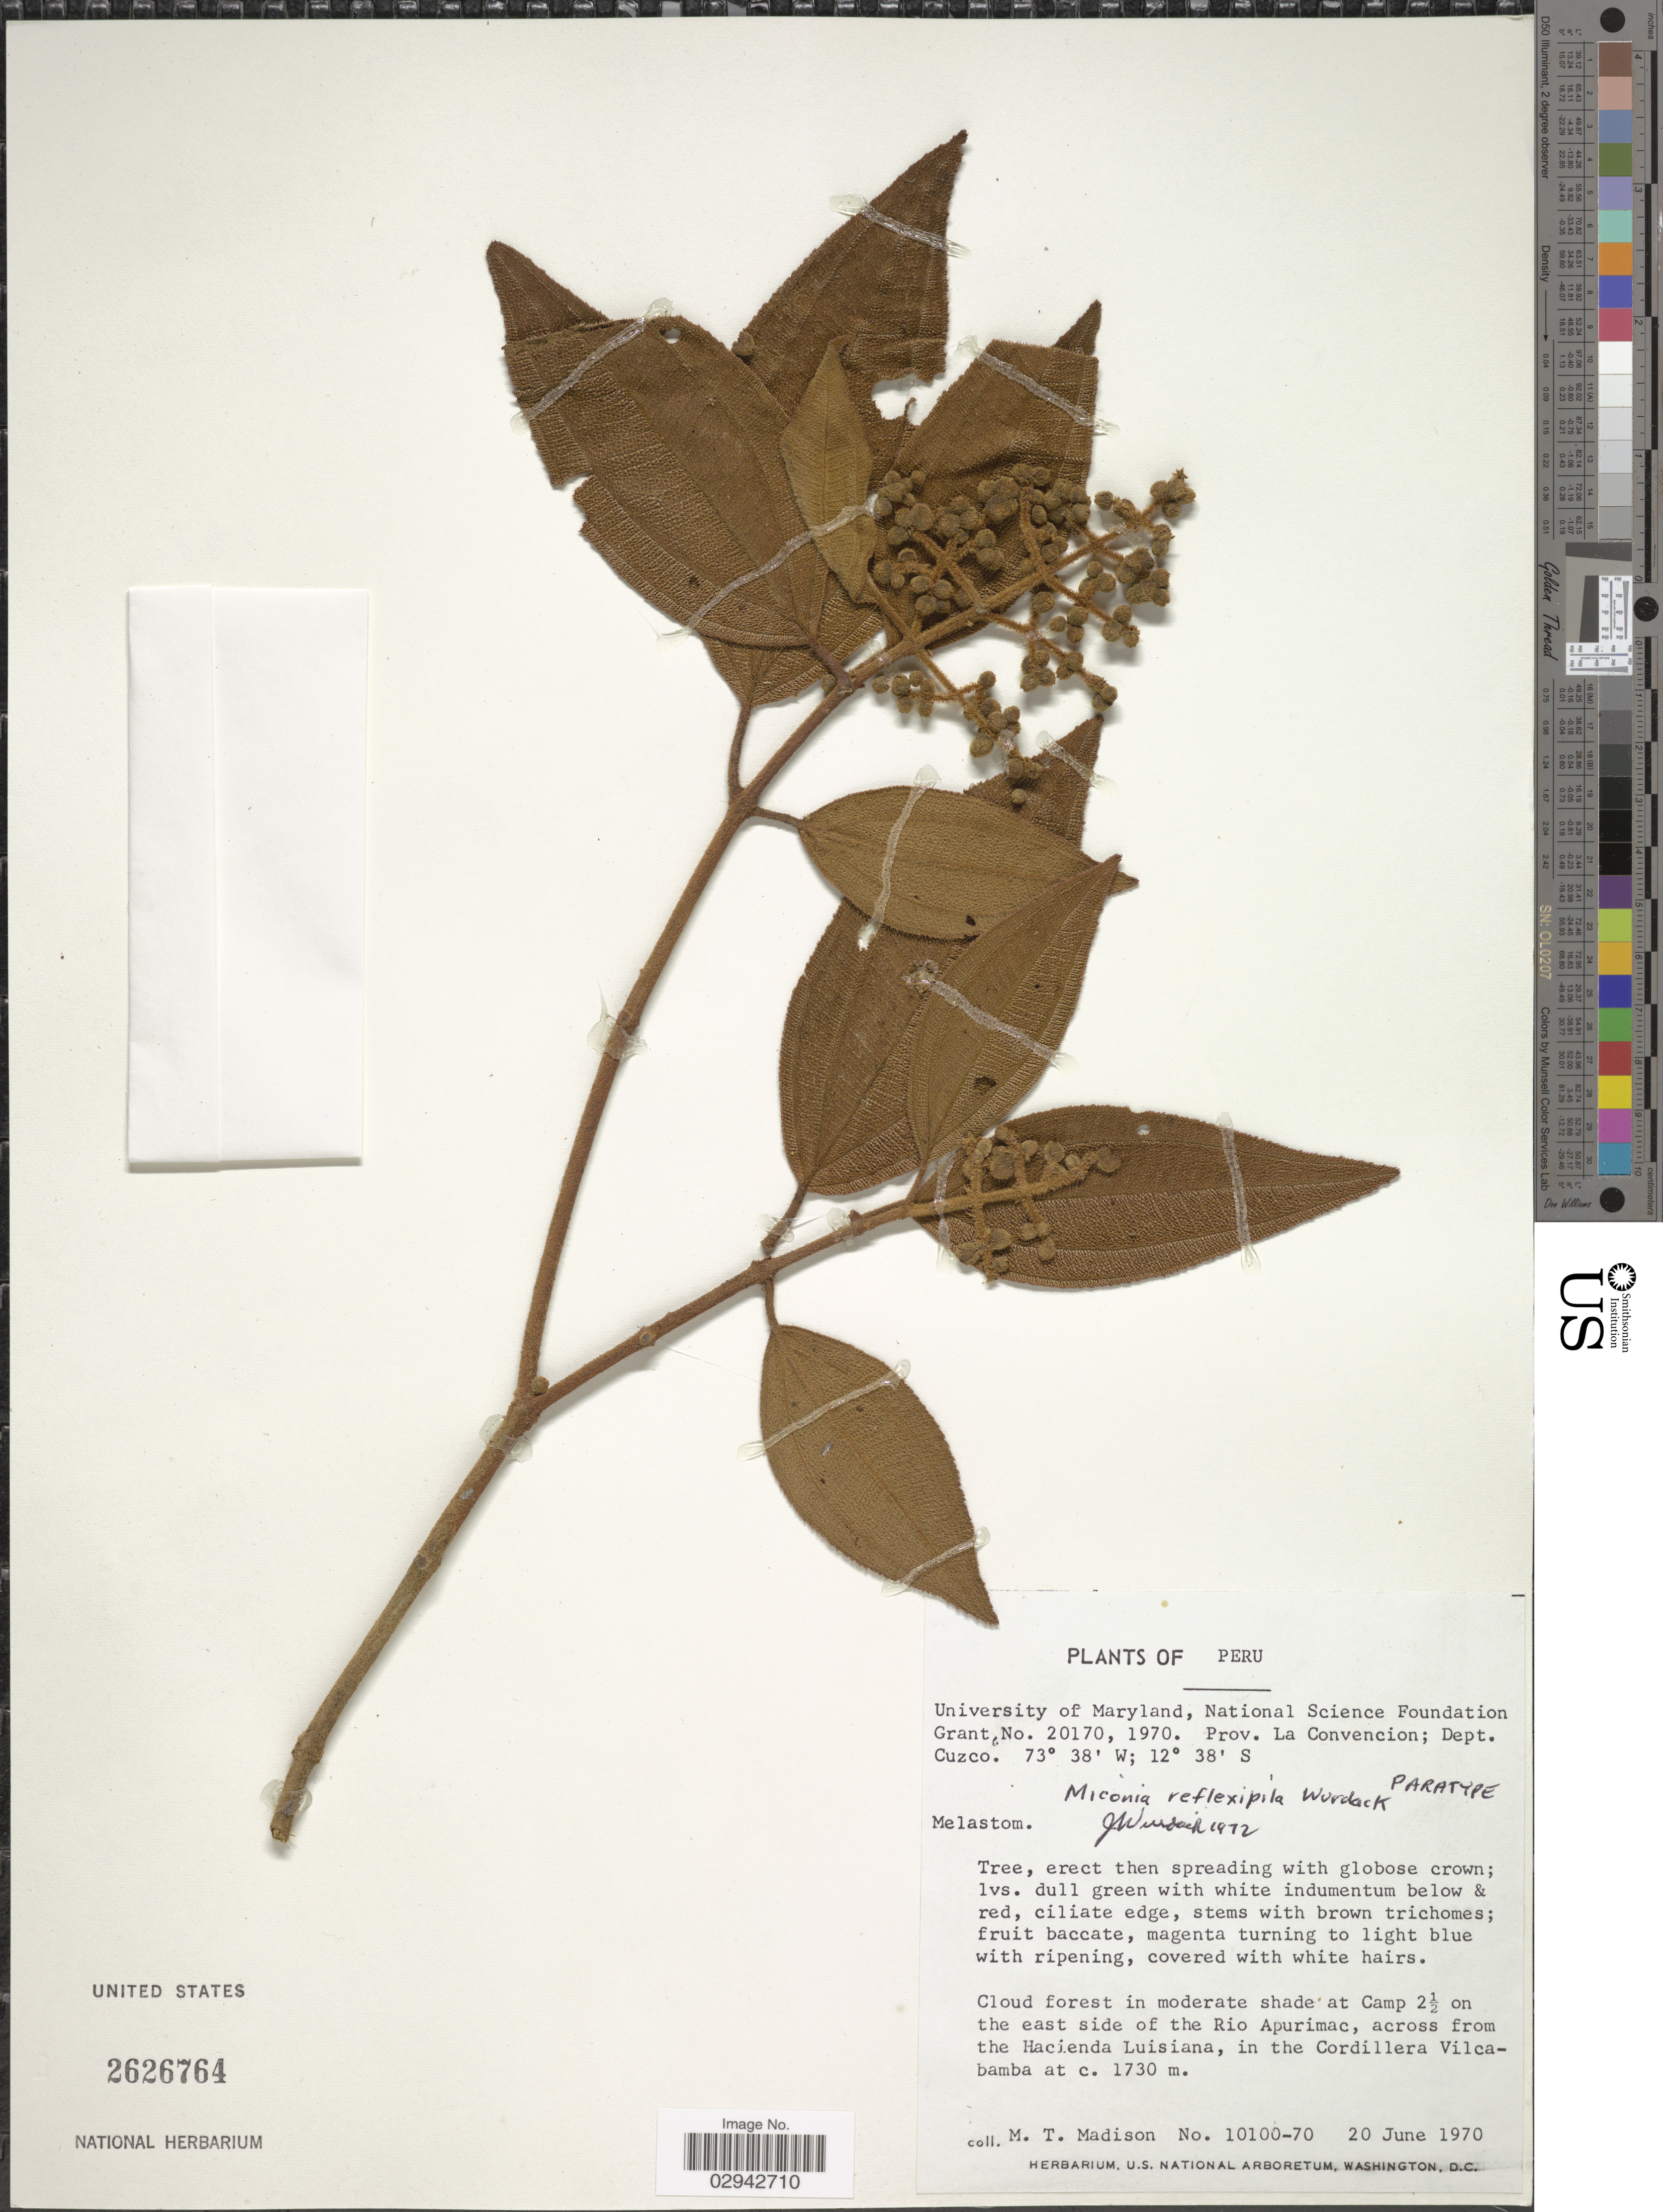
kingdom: Plantae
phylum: Tracheophyta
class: Magnoliopsida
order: Myrtales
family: Melastomataceae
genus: Miconia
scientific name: Miconia reflexipila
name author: Wurdack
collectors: M. T. Madison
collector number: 10100-70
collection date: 1970-06-20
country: Peru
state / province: Cusco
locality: Prov. La Convencion, Dept. Cuzco, Cloud forest in moderate shade at Camp 2½ on the east side of the Rio Apurimac, across from the Hacienda Luisiana, in the Cordillera Vilcabamba.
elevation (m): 1730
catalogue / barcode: US 2626764